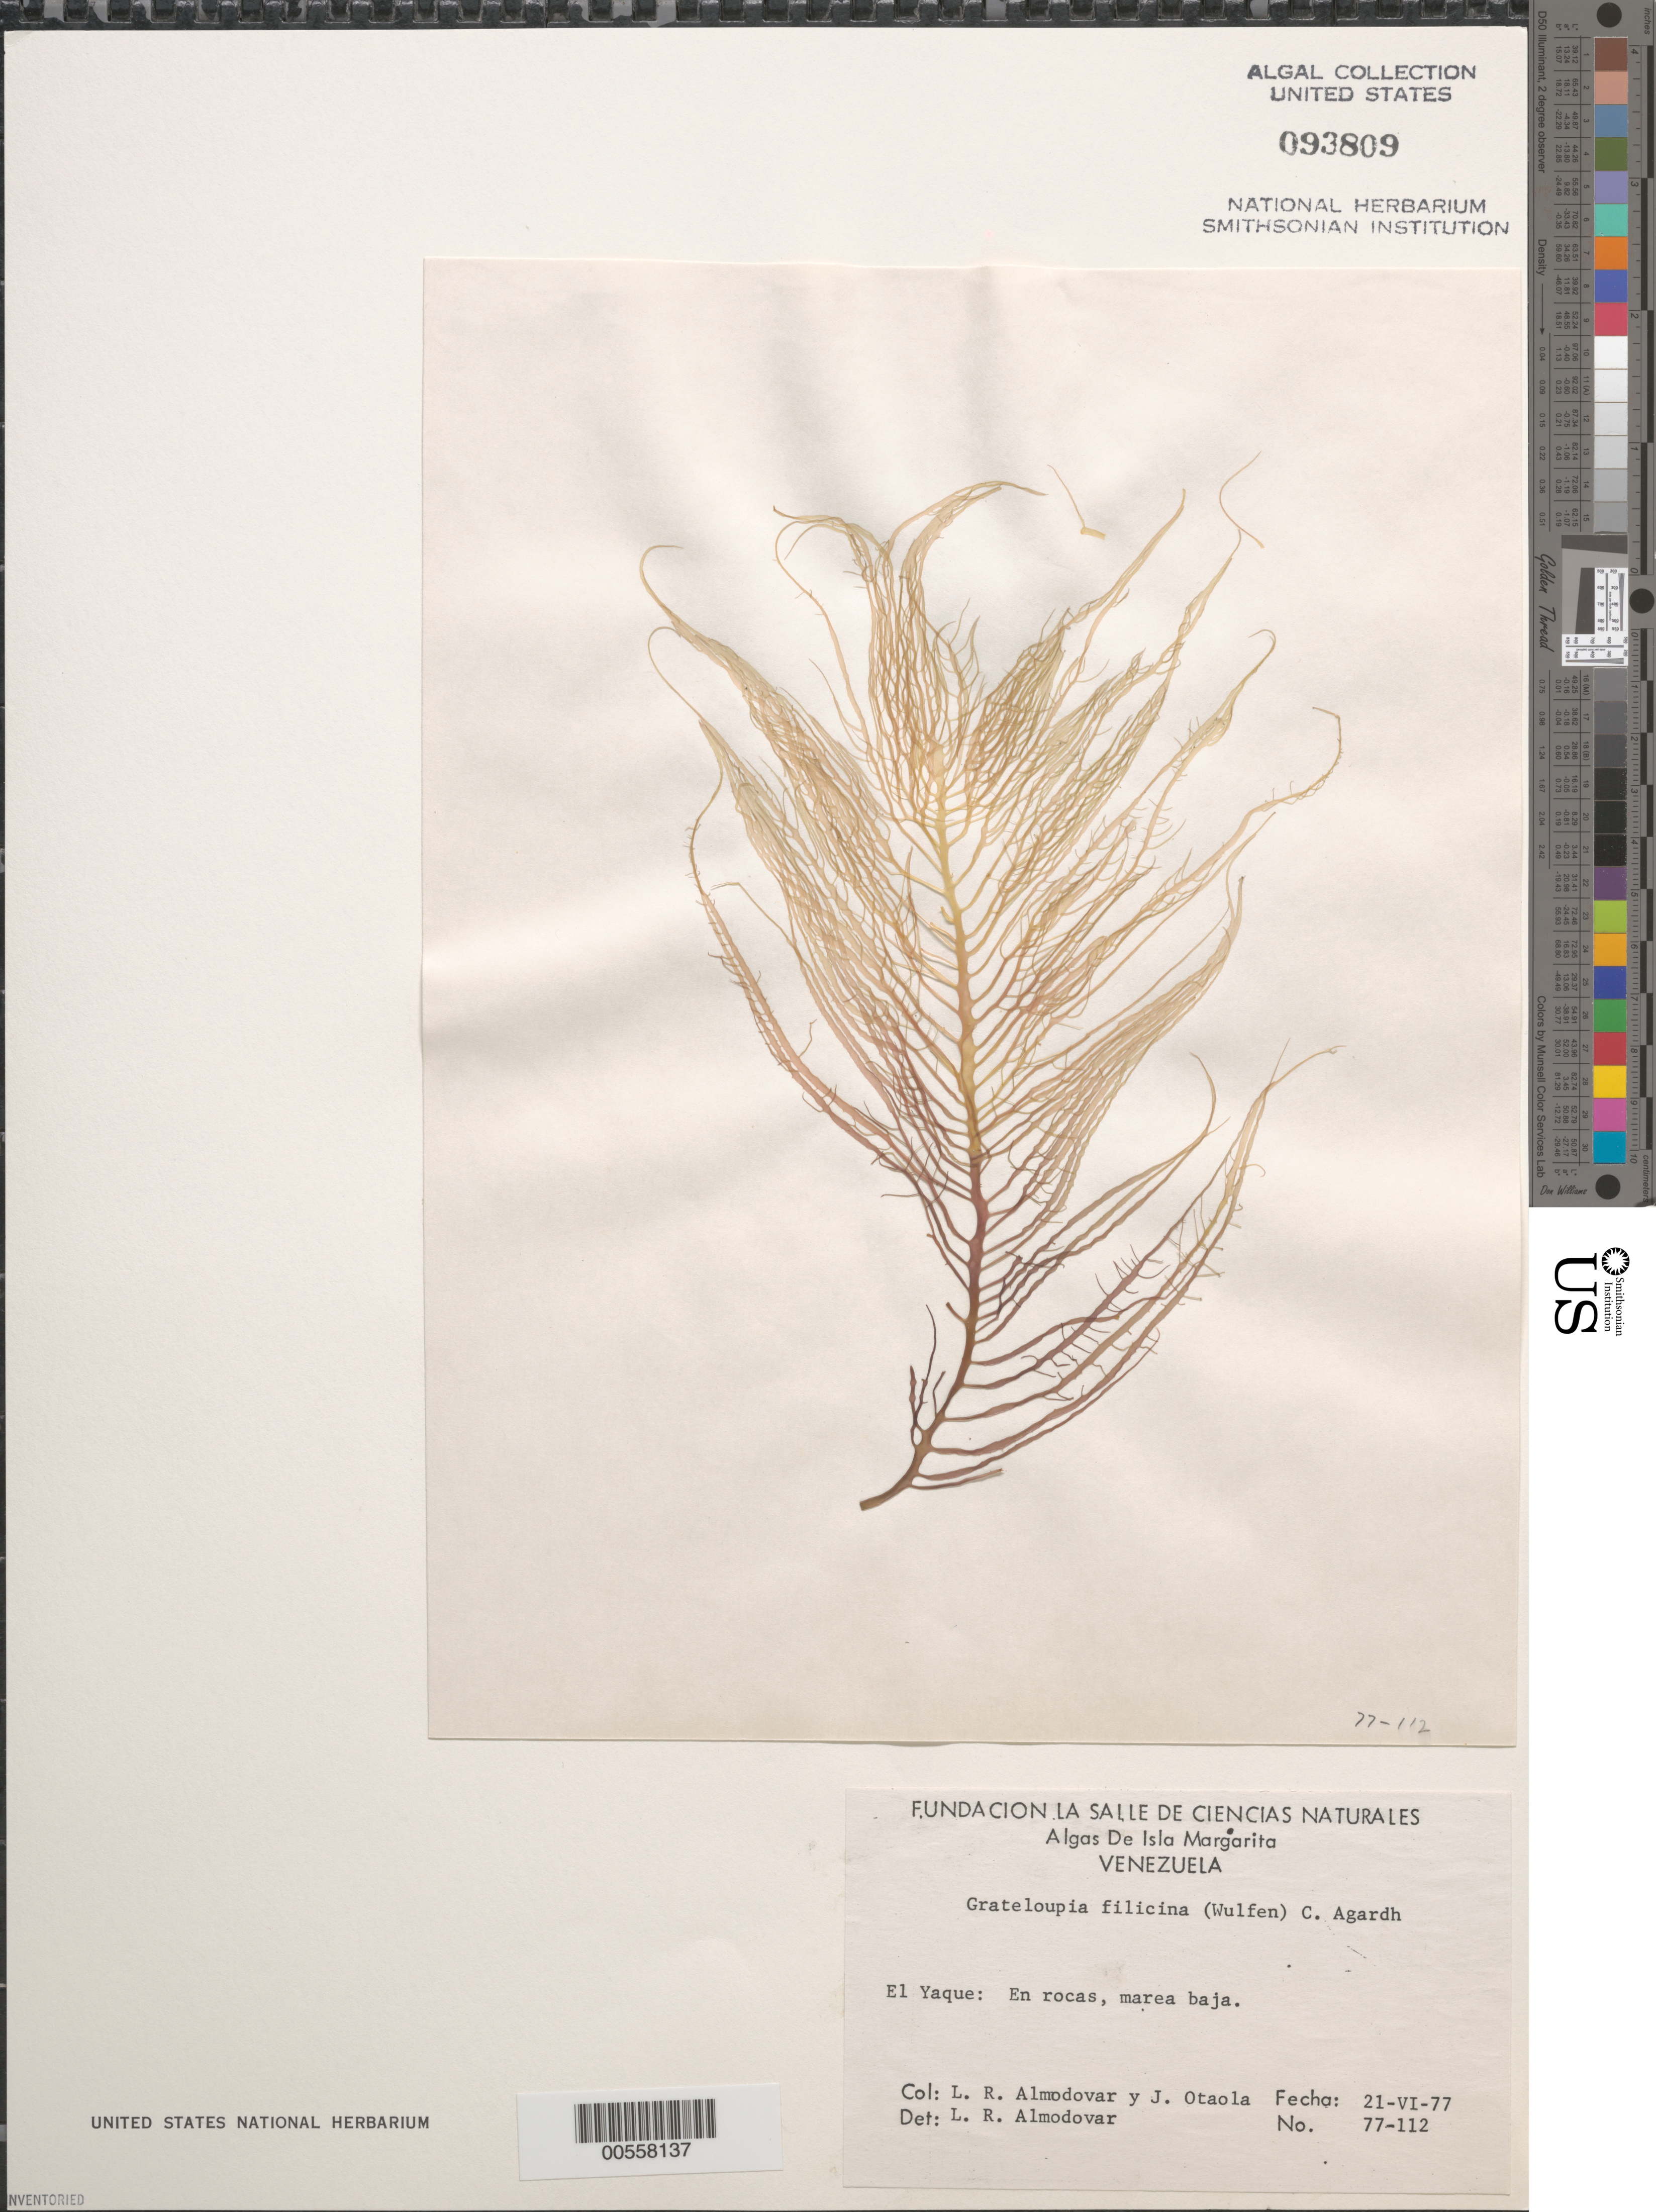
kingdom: Plantae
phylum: Rhodophyta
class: Florideophyceae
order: Halymeniales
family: Halymeniaceae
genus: Grateloupia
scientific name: Grateloupia filicina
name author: (J.V.Lamouroux) C. Agardh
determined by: Almodovar, L. R.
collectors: L. Almodovar & J. Otaola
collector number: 77-112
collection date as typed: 21 Jun 1977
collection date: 1977-06-21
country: Venezuela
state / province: Nueva Esparta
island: Margarita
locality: El Yaque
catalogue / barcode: US 93809